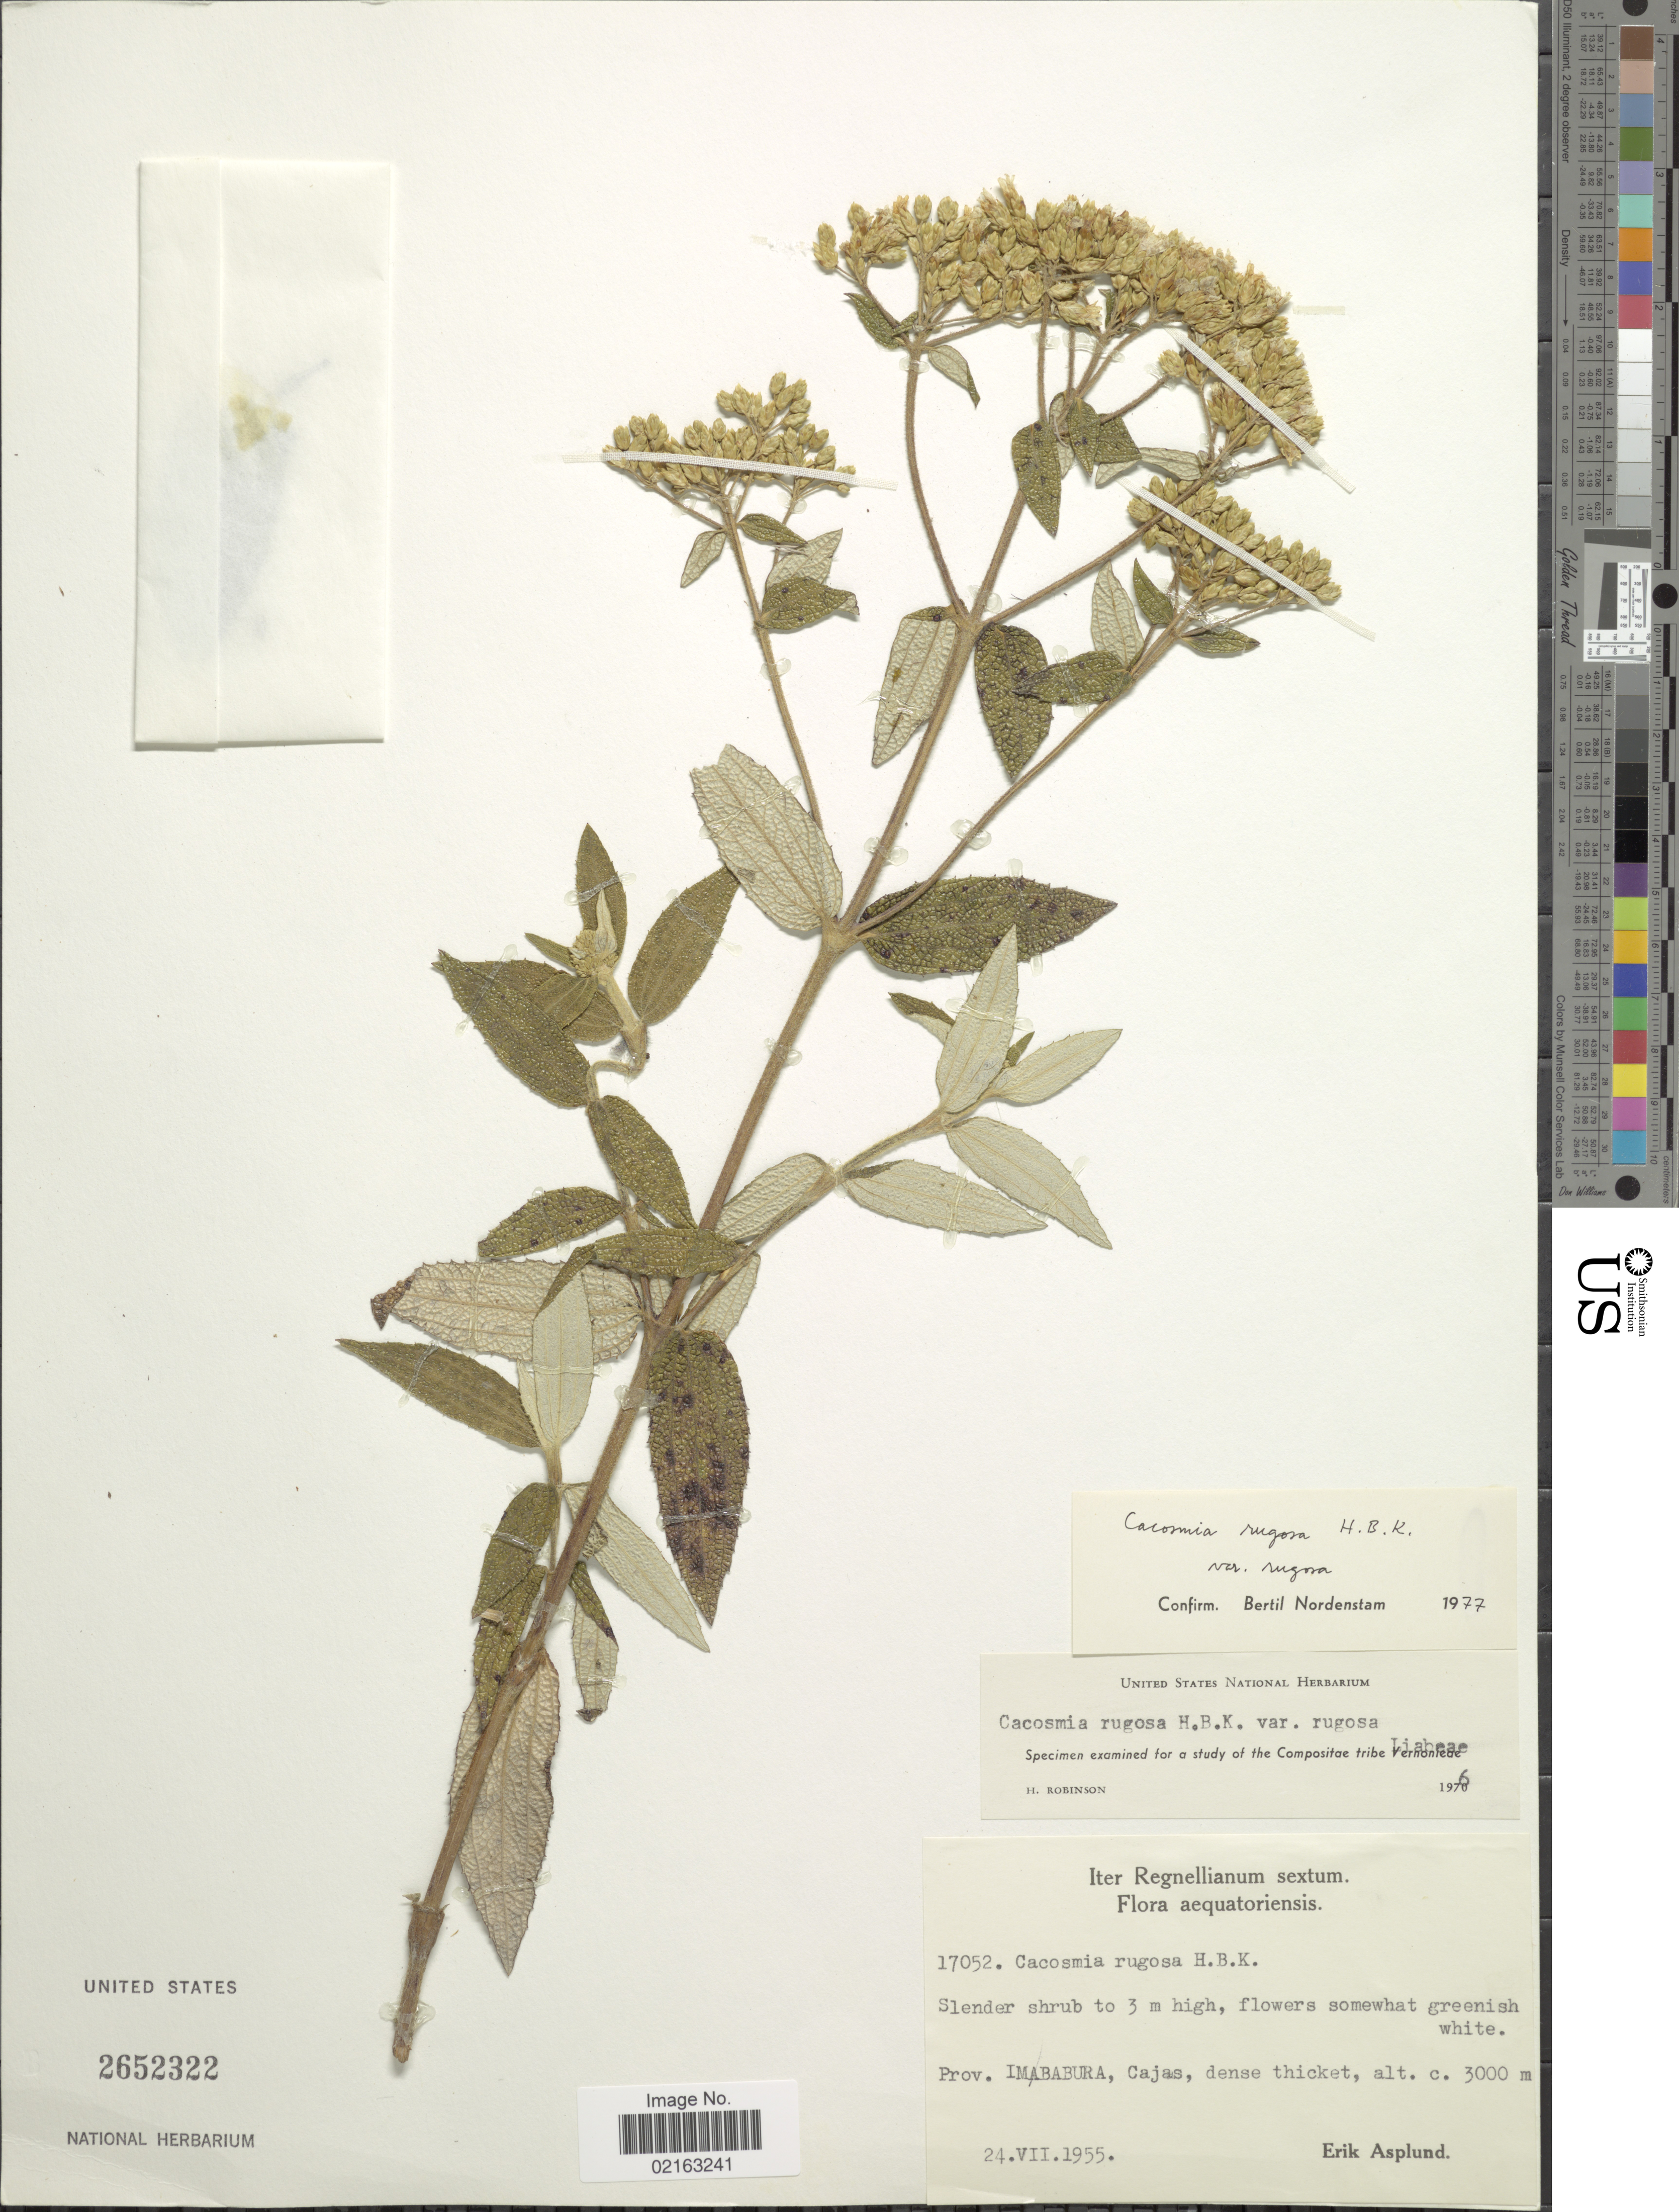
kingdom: Plantae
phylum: Tracheophyta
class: Magnoliopsida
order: Asterales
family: Asteraceae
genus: Cacosmia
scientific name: Cacosmia rugosa var. rugosa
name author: Kunth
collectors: E. Asplund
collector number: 17052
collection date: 1955-07-24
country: Ecuador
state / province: Imbabura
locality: Prov. Imbabura, Cajas, dense thicket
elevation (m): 3000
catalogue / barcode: US 2652322